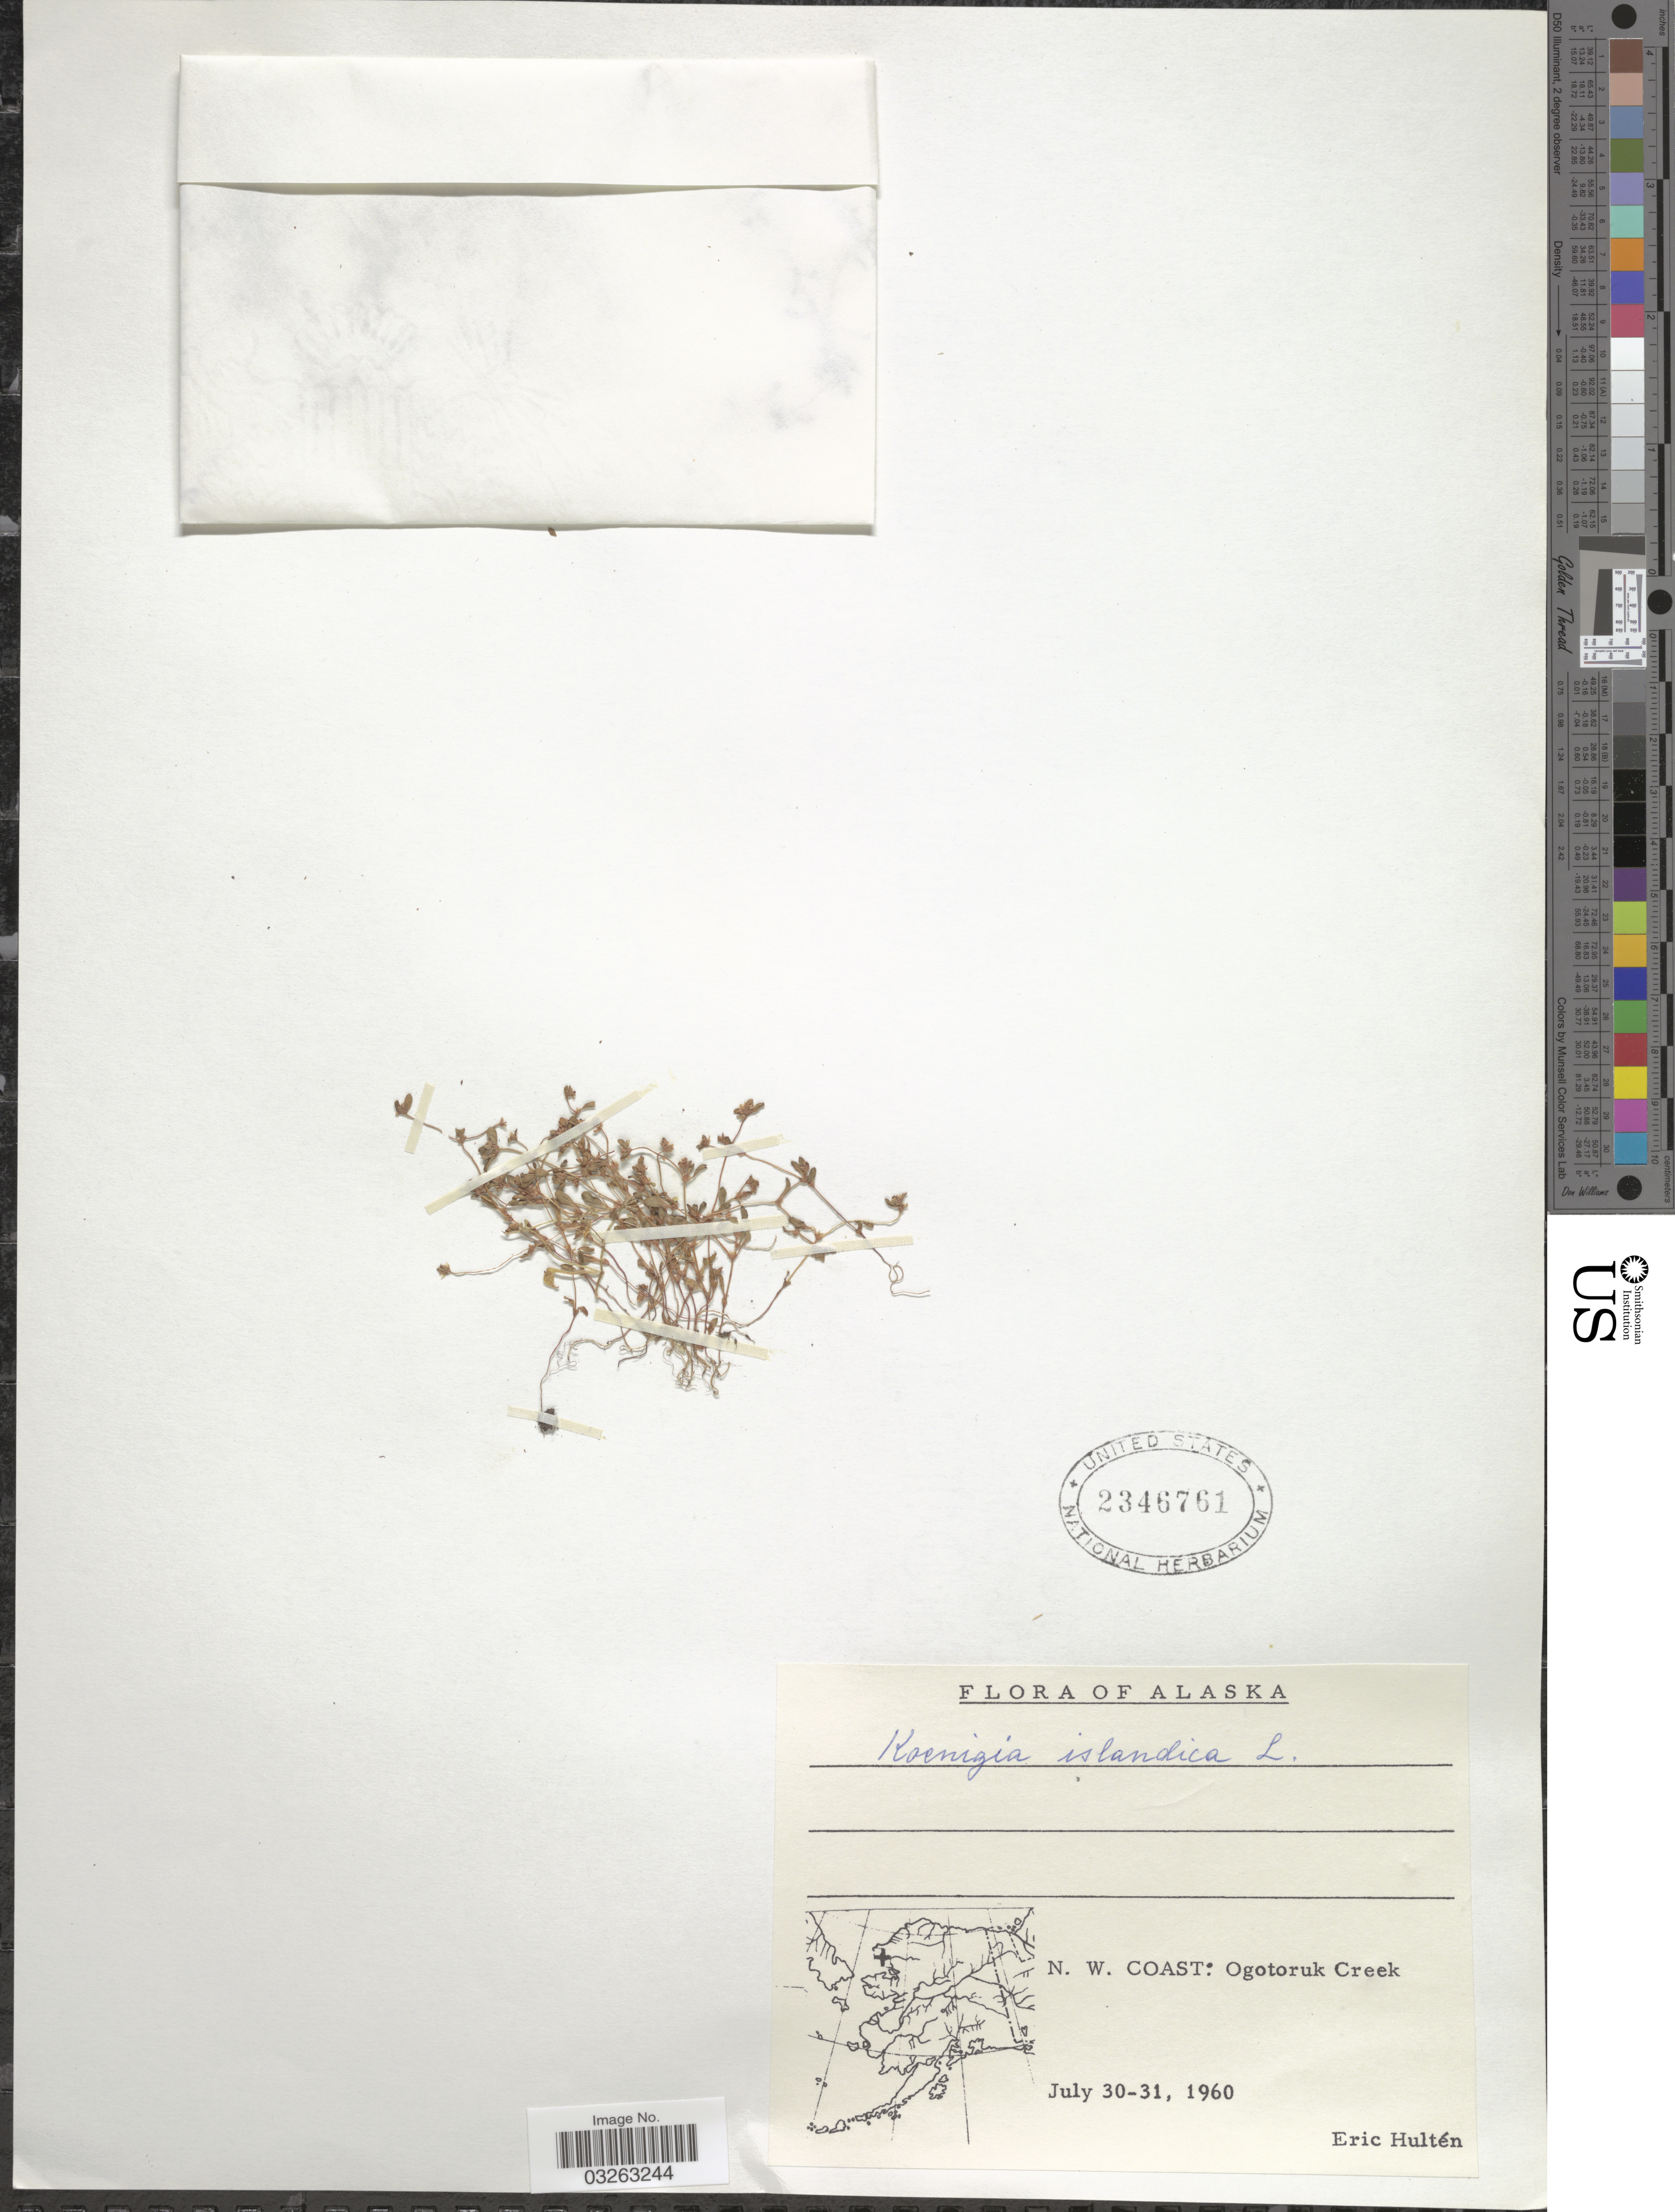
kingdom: Plantae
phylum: Tracheophyta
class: Magnoliopsida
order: Caryophyllales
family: Polygonaceae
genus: Koenigia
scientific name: Koenigia islandica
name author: L.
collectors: E. G. Hultén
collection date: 1960-07-30/1960-07-31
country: United States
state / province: Alaska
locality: N. W. Coast: Ogotoruk Creek.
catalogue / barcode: US 2346761